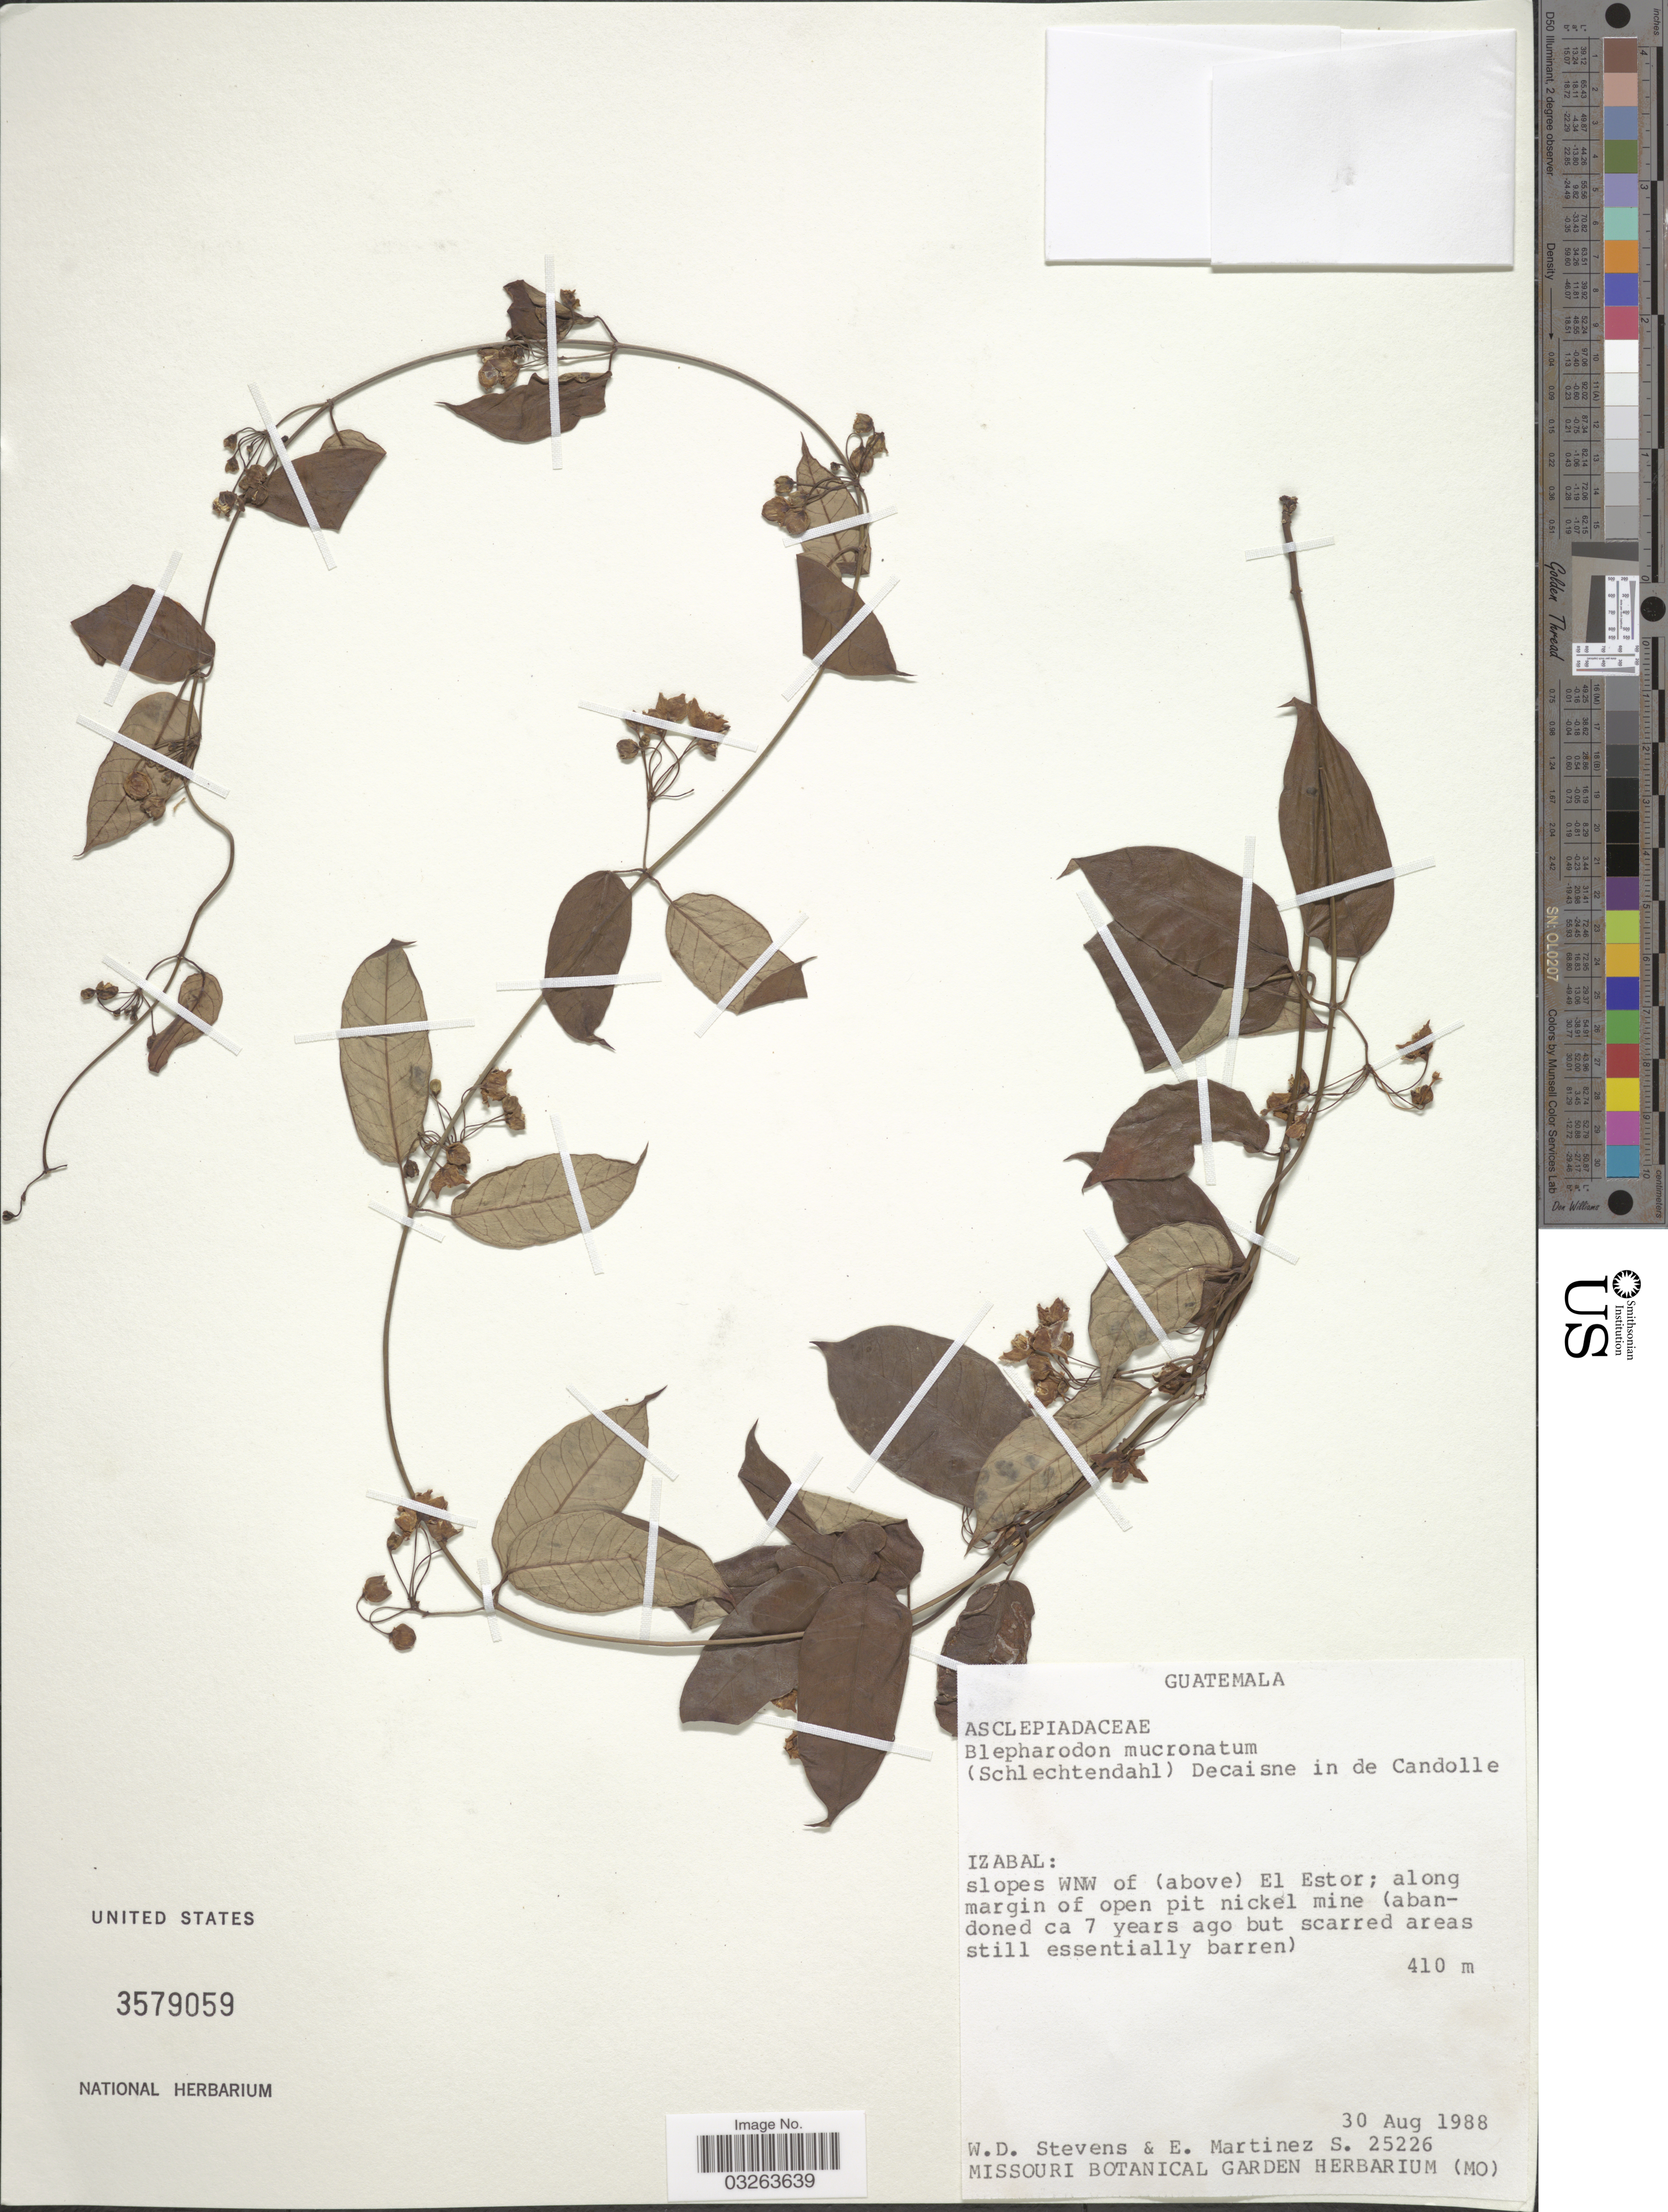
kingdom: Plantae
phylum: Tracheophyta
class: Magnoliopsida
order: Gentianales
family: Apocynaceae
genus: Blepharodon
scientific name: Blepharodon mucronatum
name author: (Schltdl.) Decne.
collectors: W. D. Stevens & E. M. Martínez S.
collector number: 25226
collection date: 1988-08-30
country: Guatemala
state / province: Izabal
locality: Slopes WNW of (above) El Estor; along margin of open pit nickel mine.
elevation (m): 410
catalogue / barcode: US 3579059